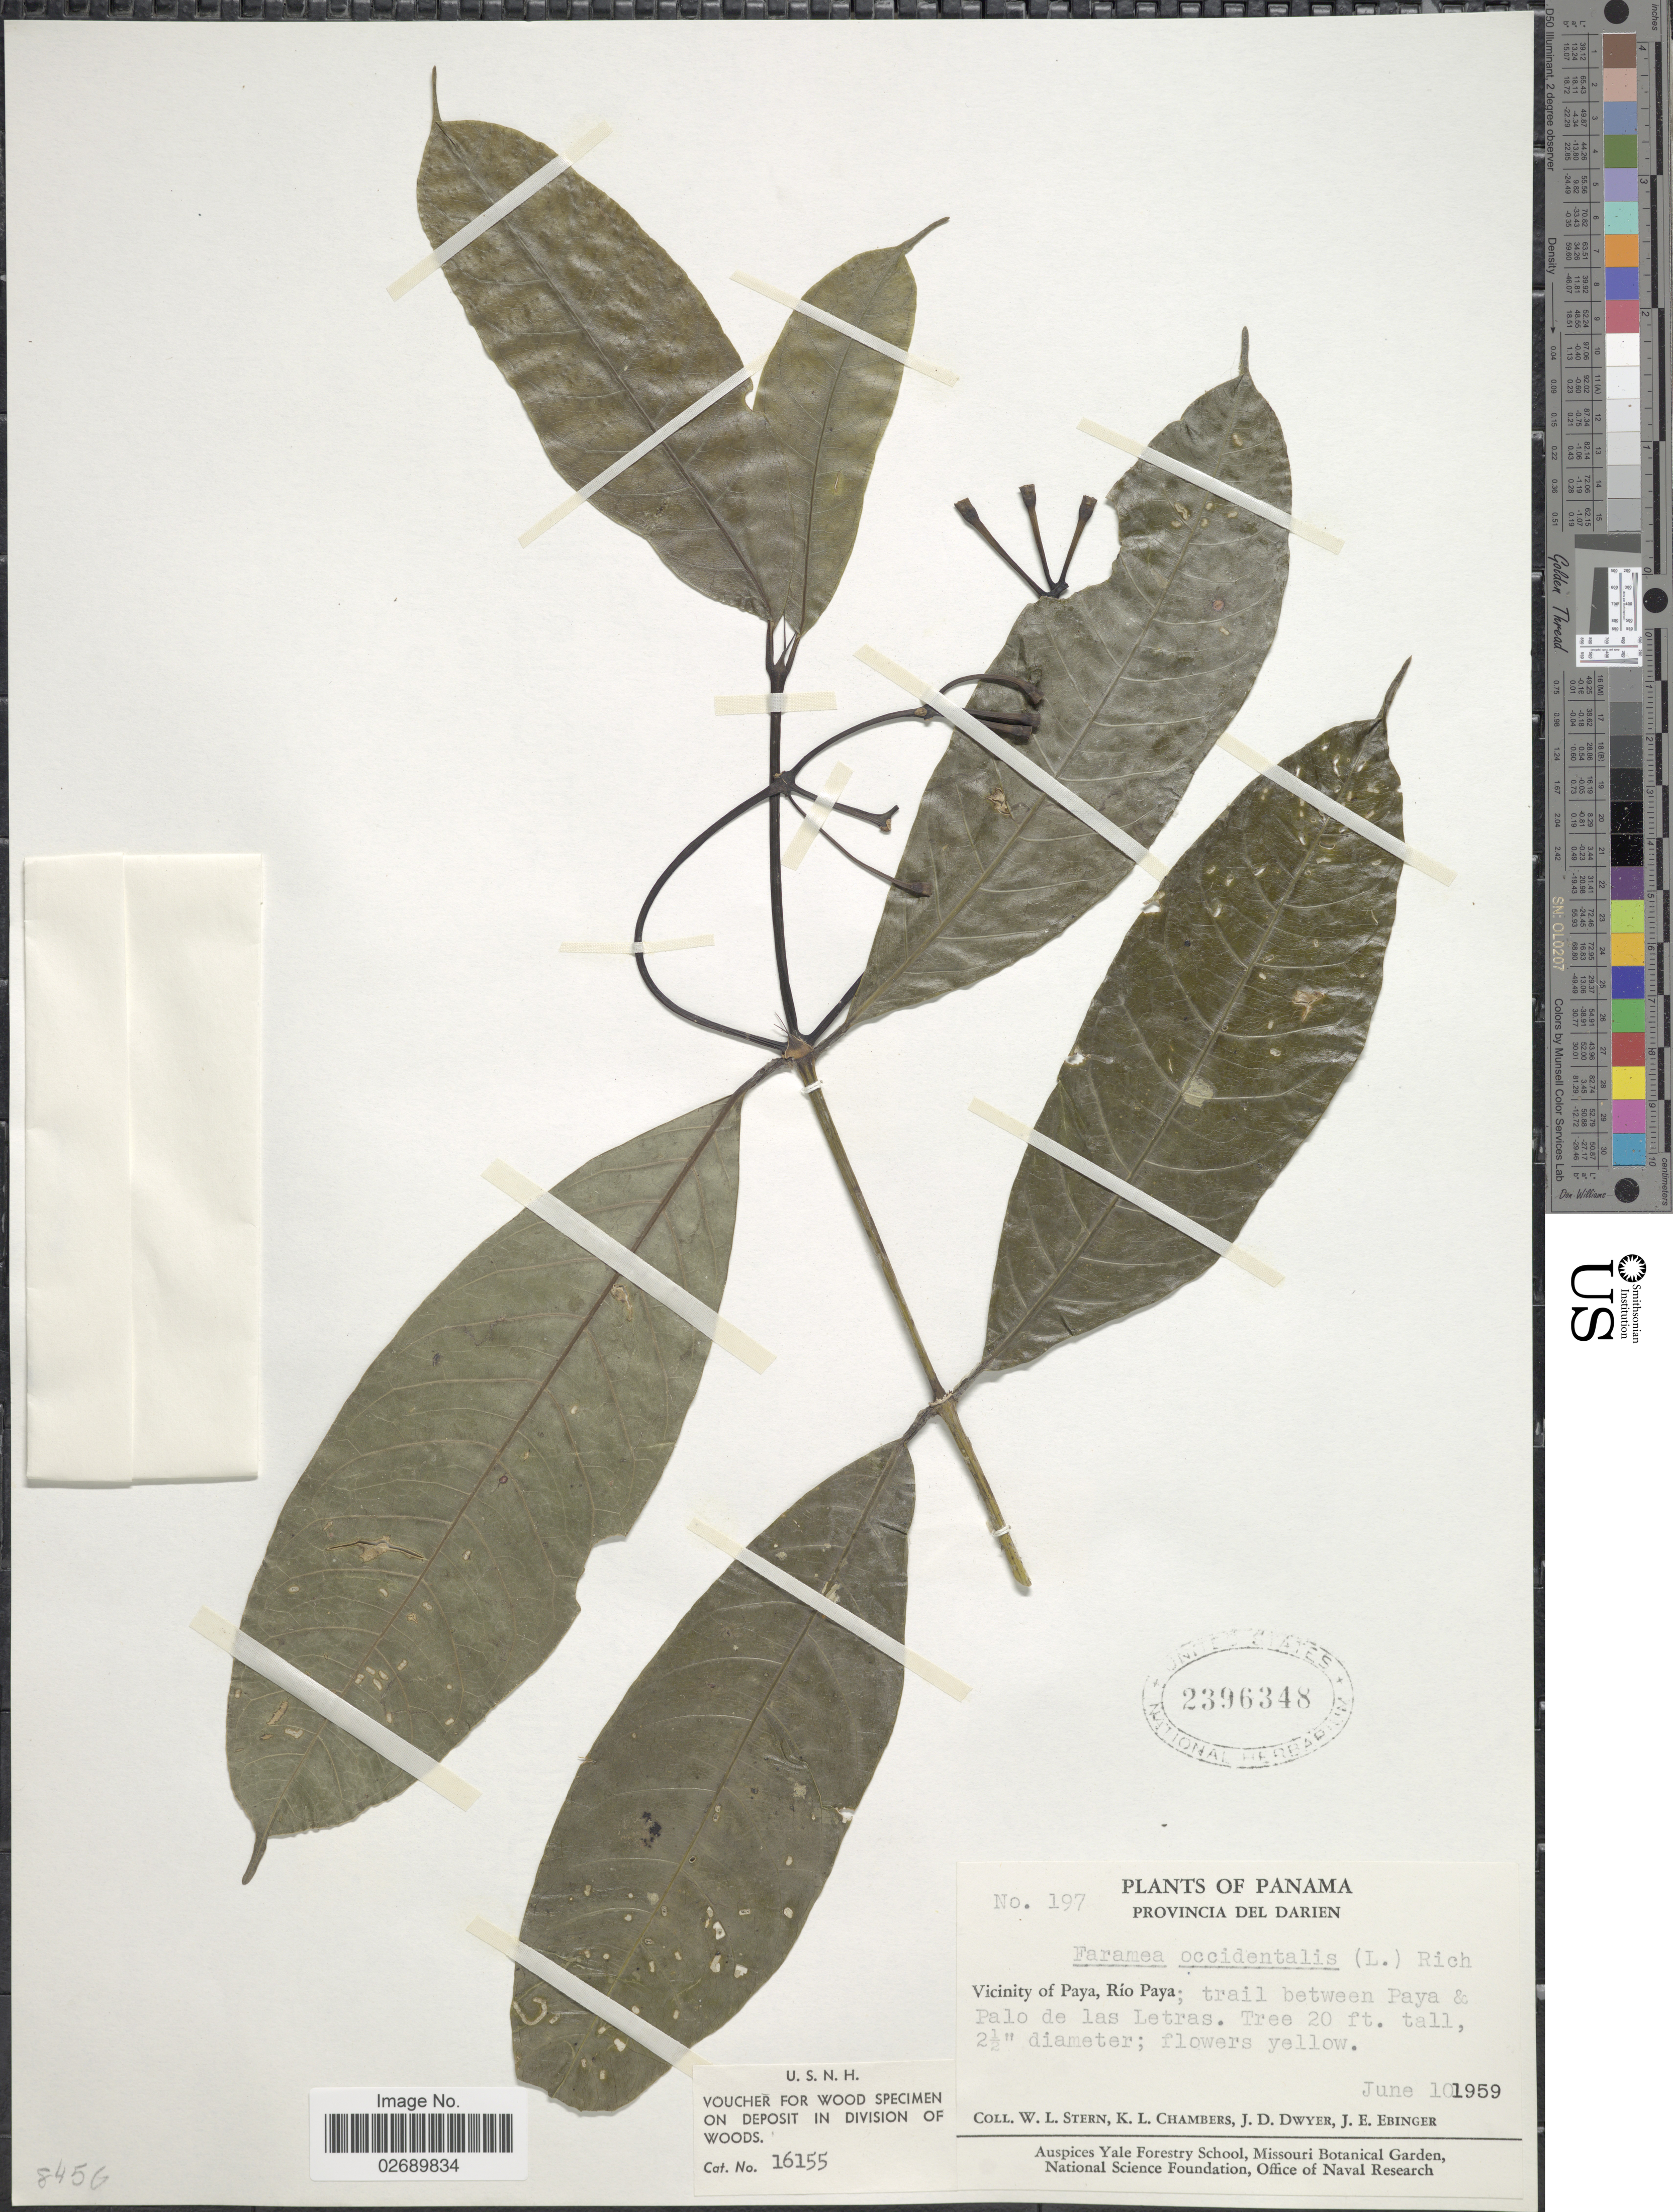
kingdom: Plantae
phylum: Tracheophyta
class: Magnoliopsida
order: Gentianales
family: Rubiaceae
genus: Faramea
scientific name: Faramea occidentalis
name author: (L.) A. Rich.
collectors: W. L. Stern, K. Chambers, J. D. Dwyer & J. Ebinger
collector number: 197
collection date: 1959-06-10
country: Panama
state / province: Darién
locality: Vicinity of Paya, Rio Paya; trail between Paya & Palo de las Letras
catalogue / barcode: US 2396348